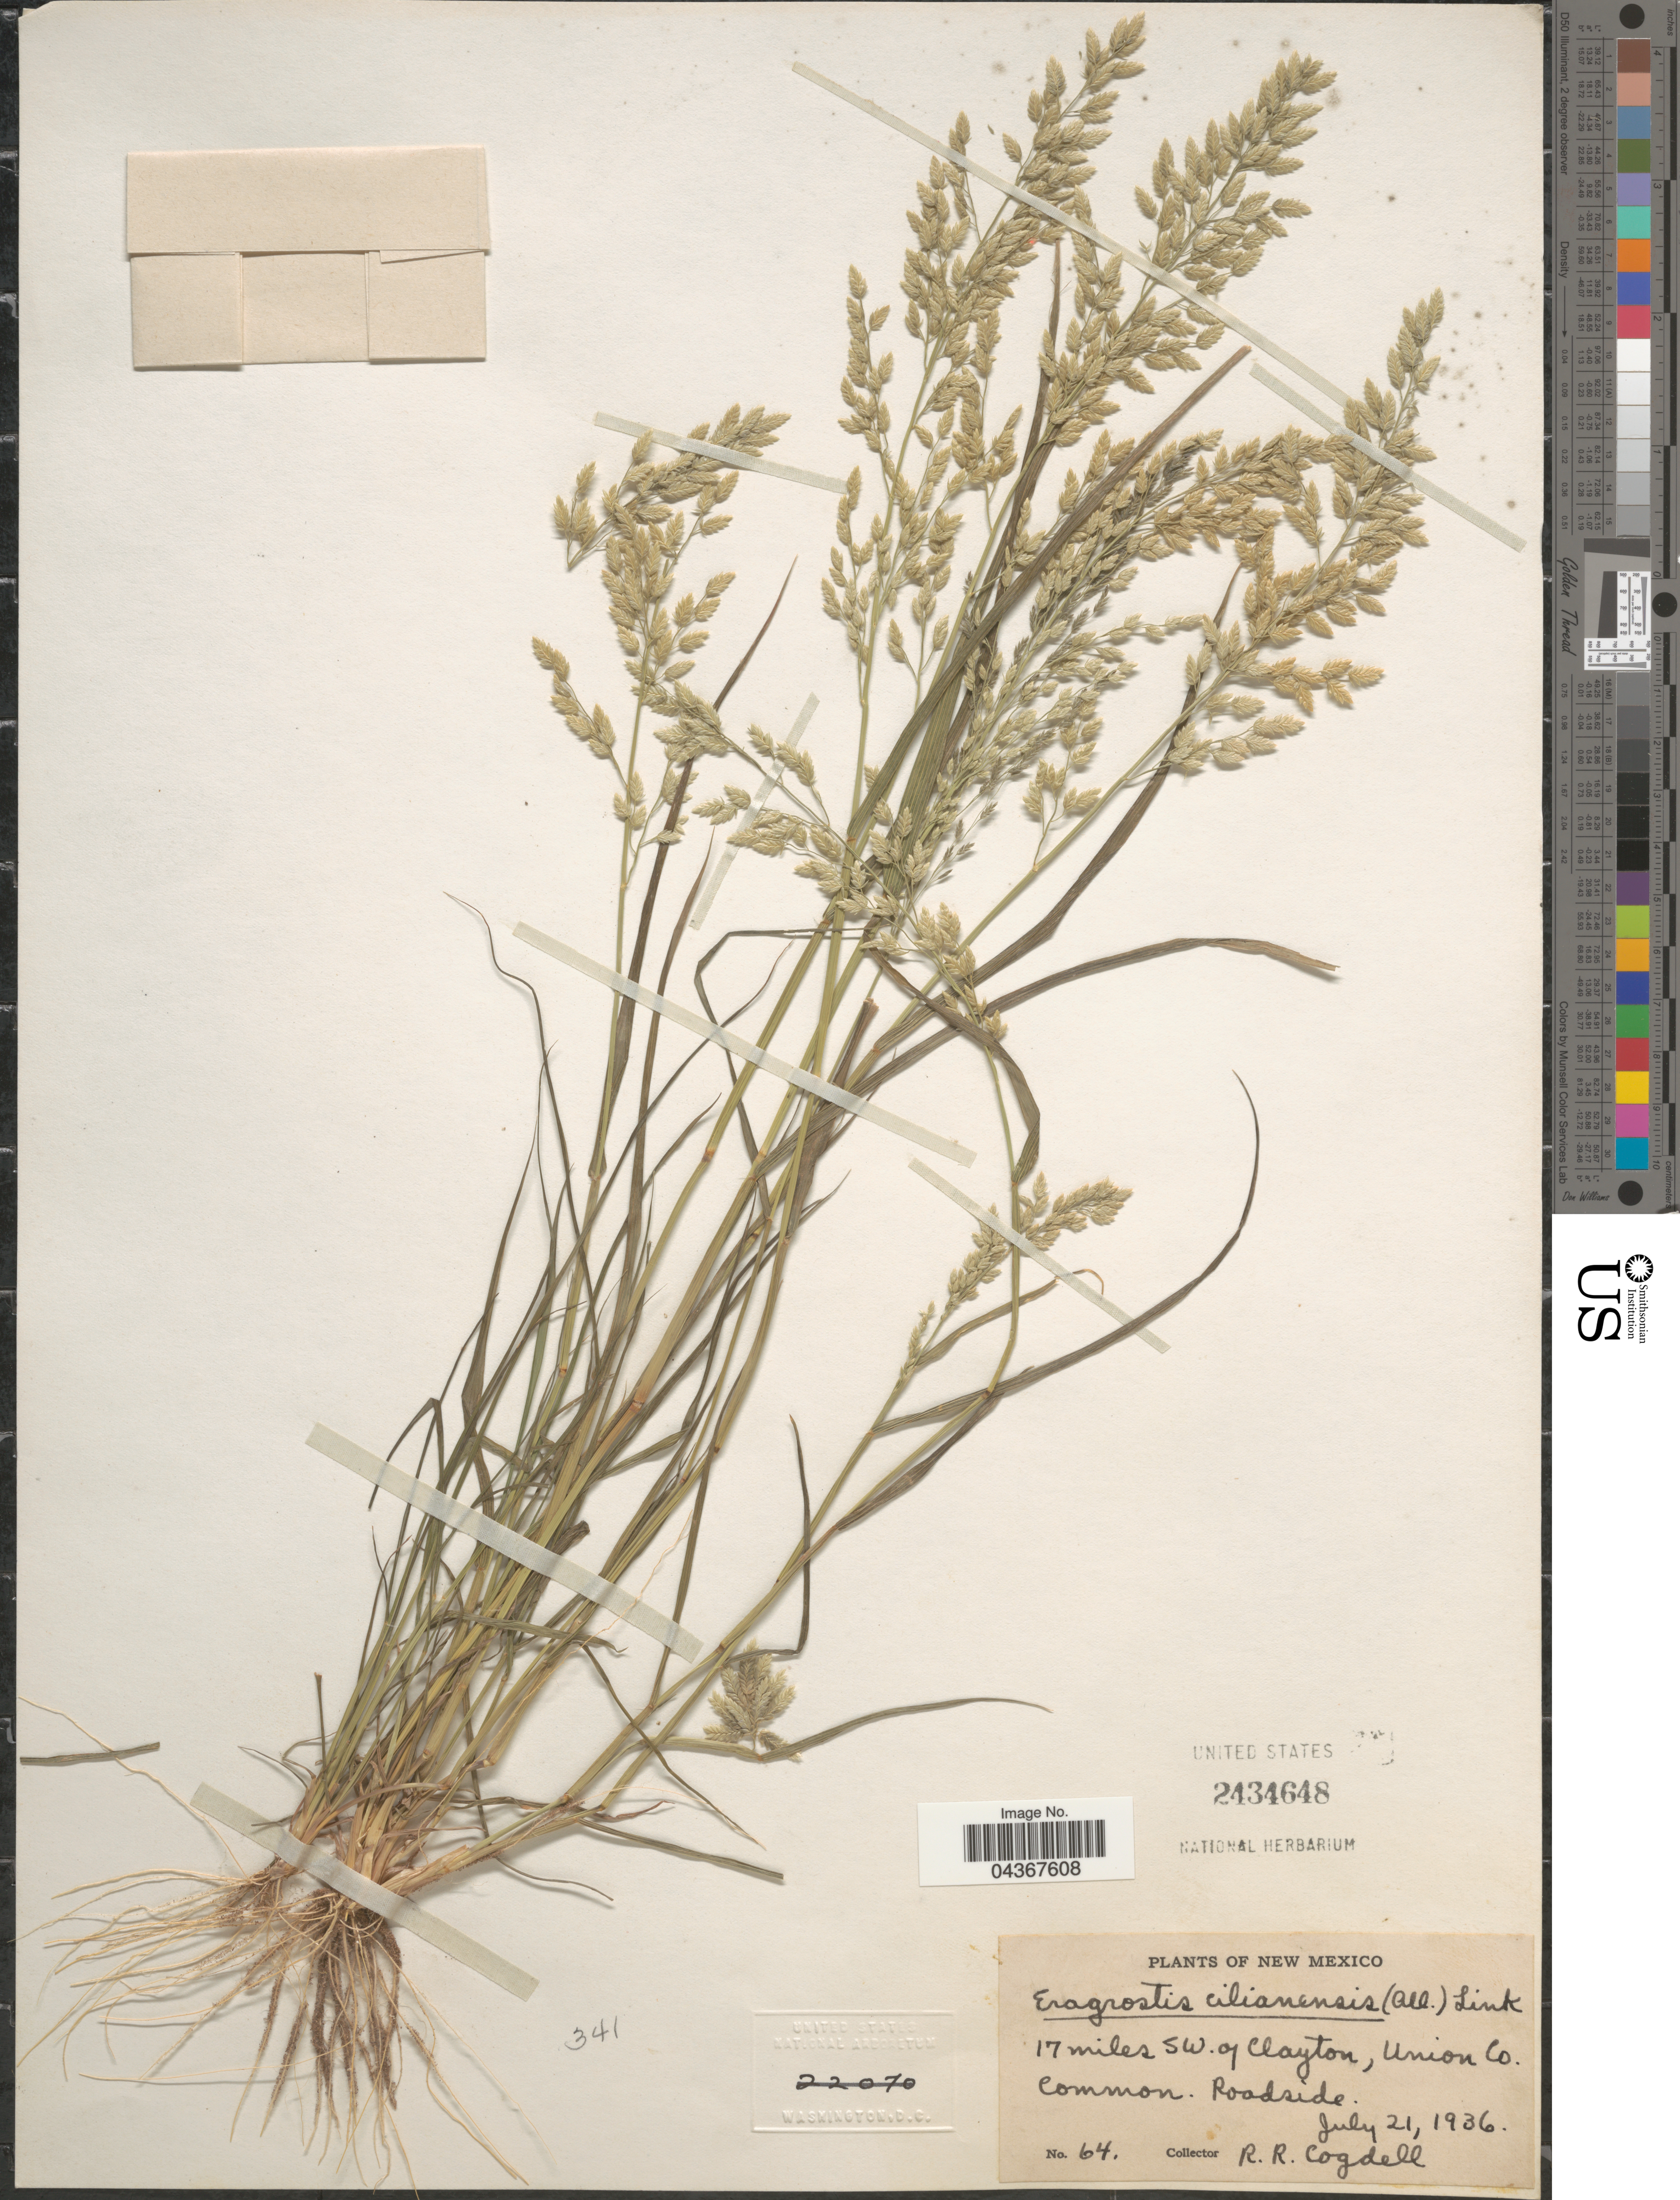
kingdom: Plantae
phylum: Tracheophyta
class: Liliopsida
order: Poales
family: Poaceae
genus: Eragrostis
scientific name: Eragrostis cilianensis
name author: (Bellardi) Vignolo ex Janch.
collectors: R. Cogdell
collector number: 64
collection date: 1936-07-21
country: United States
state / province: New Mexico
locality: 17 miles SW. of Clayton, Union Co.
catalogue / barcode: US 2434648